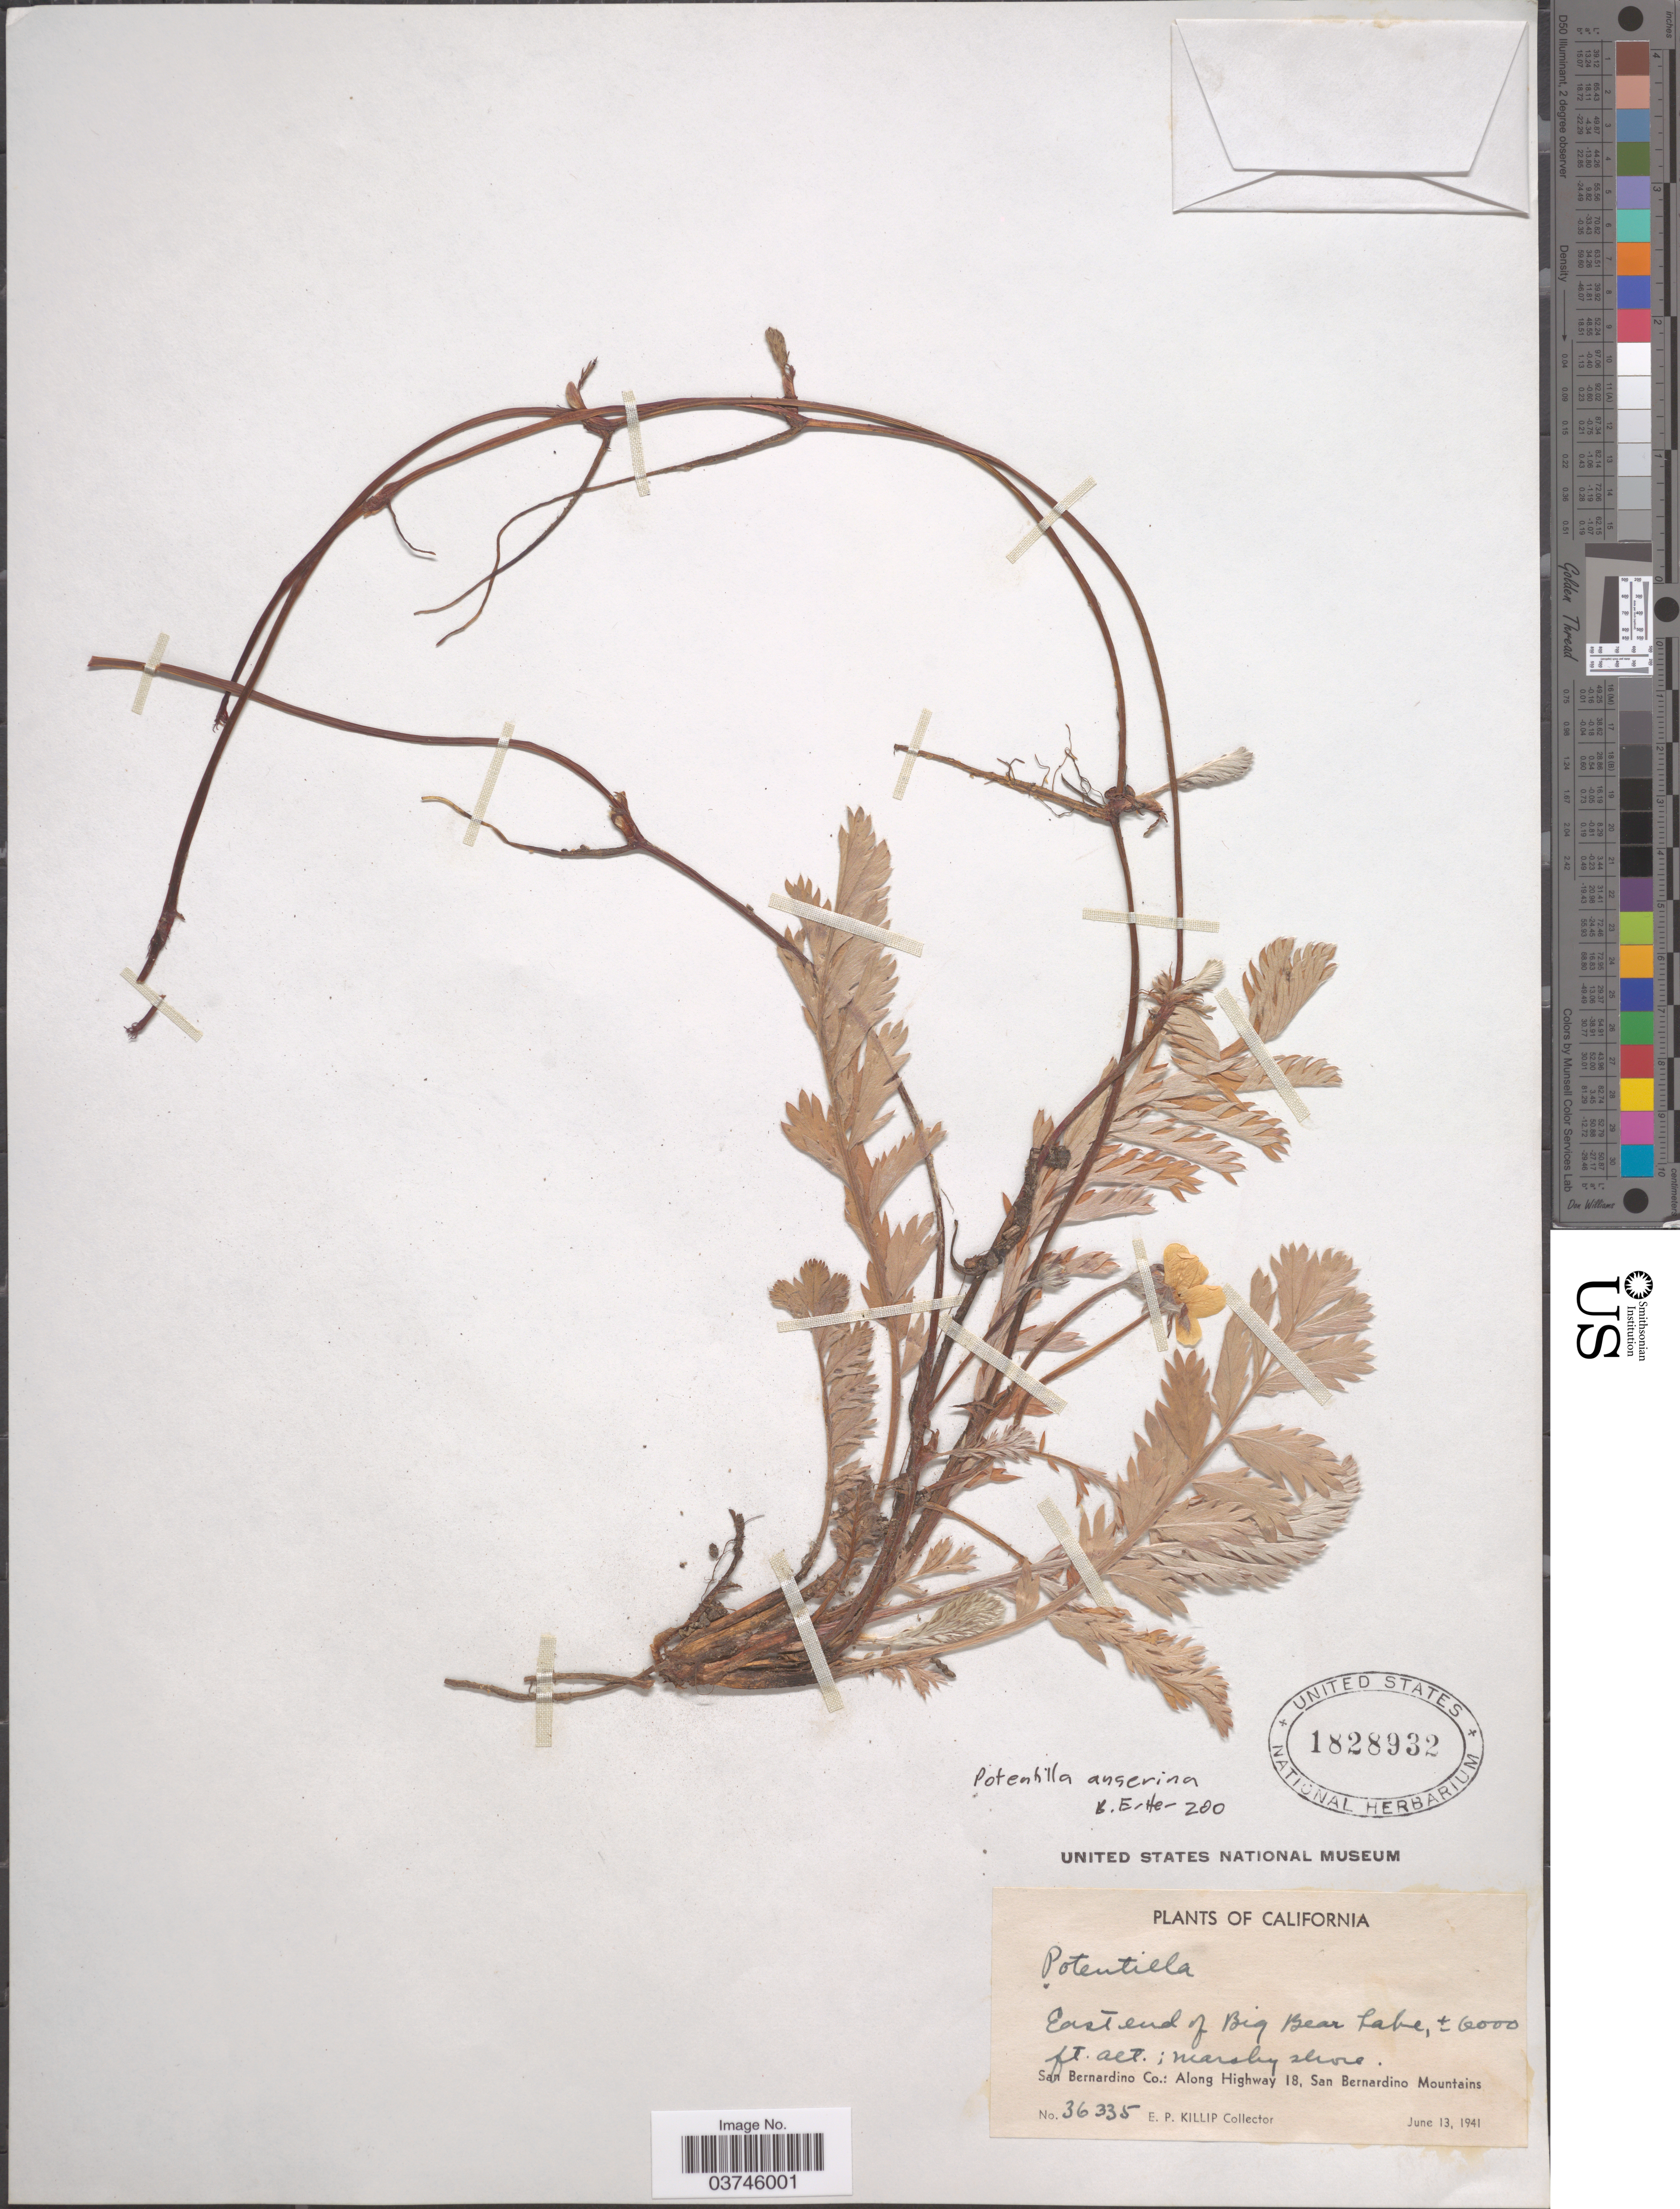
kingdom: Plantae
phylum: Tracheophyta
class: Magnoliopsida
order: Rosales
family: Rosaceae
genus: Argentina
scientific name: Argentina anserina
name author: (L.) Rydb.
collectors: E. P. Killip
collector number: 36335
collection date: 1941-06-13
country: United States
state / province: California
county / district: San Bernardino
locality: East end of Big Bear Lake. San Bernardino Co.: Along Highway 18, San Bernardino Mountains.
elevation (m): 1829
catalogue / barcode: US 1828932